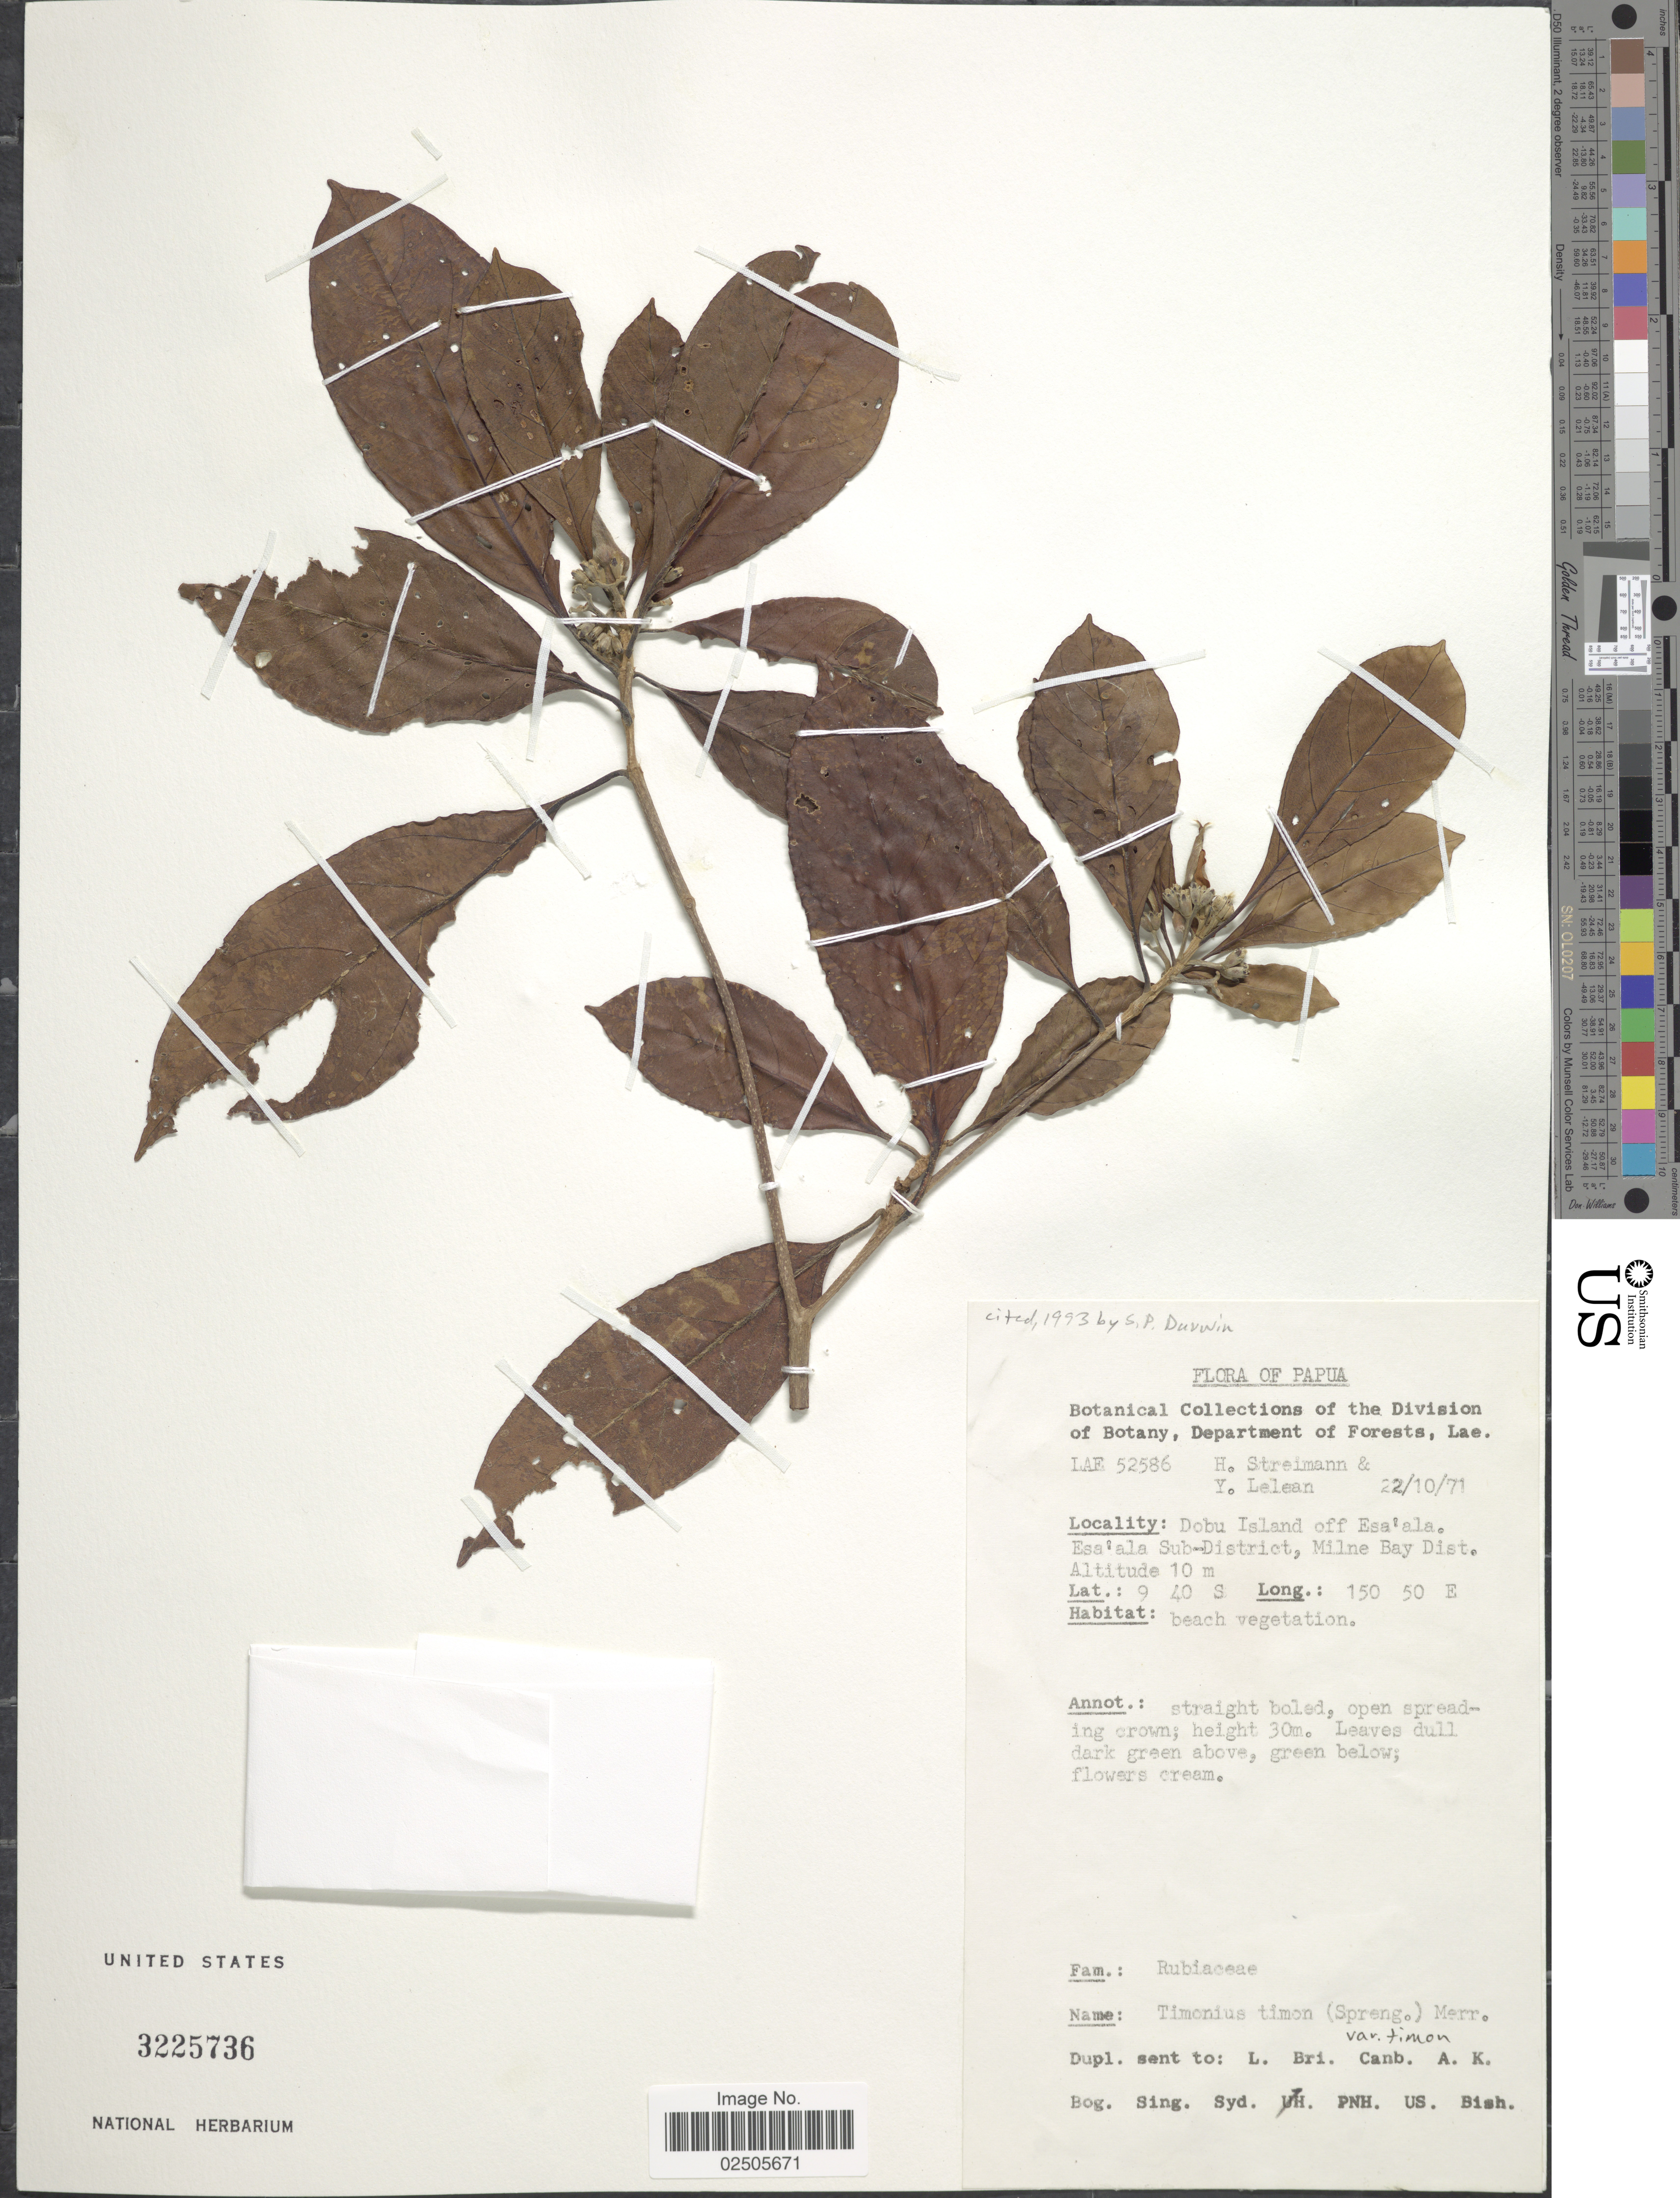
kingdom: Plantae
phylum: Tracheophyta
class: Magnoliopsida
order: Gentianales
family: Rubiaceae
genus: Timonius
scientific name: Timonius timon var. timon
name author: (Spreng.) Merr.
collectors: H. Streimann & Y. Lelean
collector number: LAE 52586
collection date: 1971-10-22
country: Papua New Guinea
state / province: Milne Bay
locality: Papua, Dobu Island off Esa'ala. Esa'ala Sub-District.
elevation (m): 10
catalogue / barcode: US 3225736